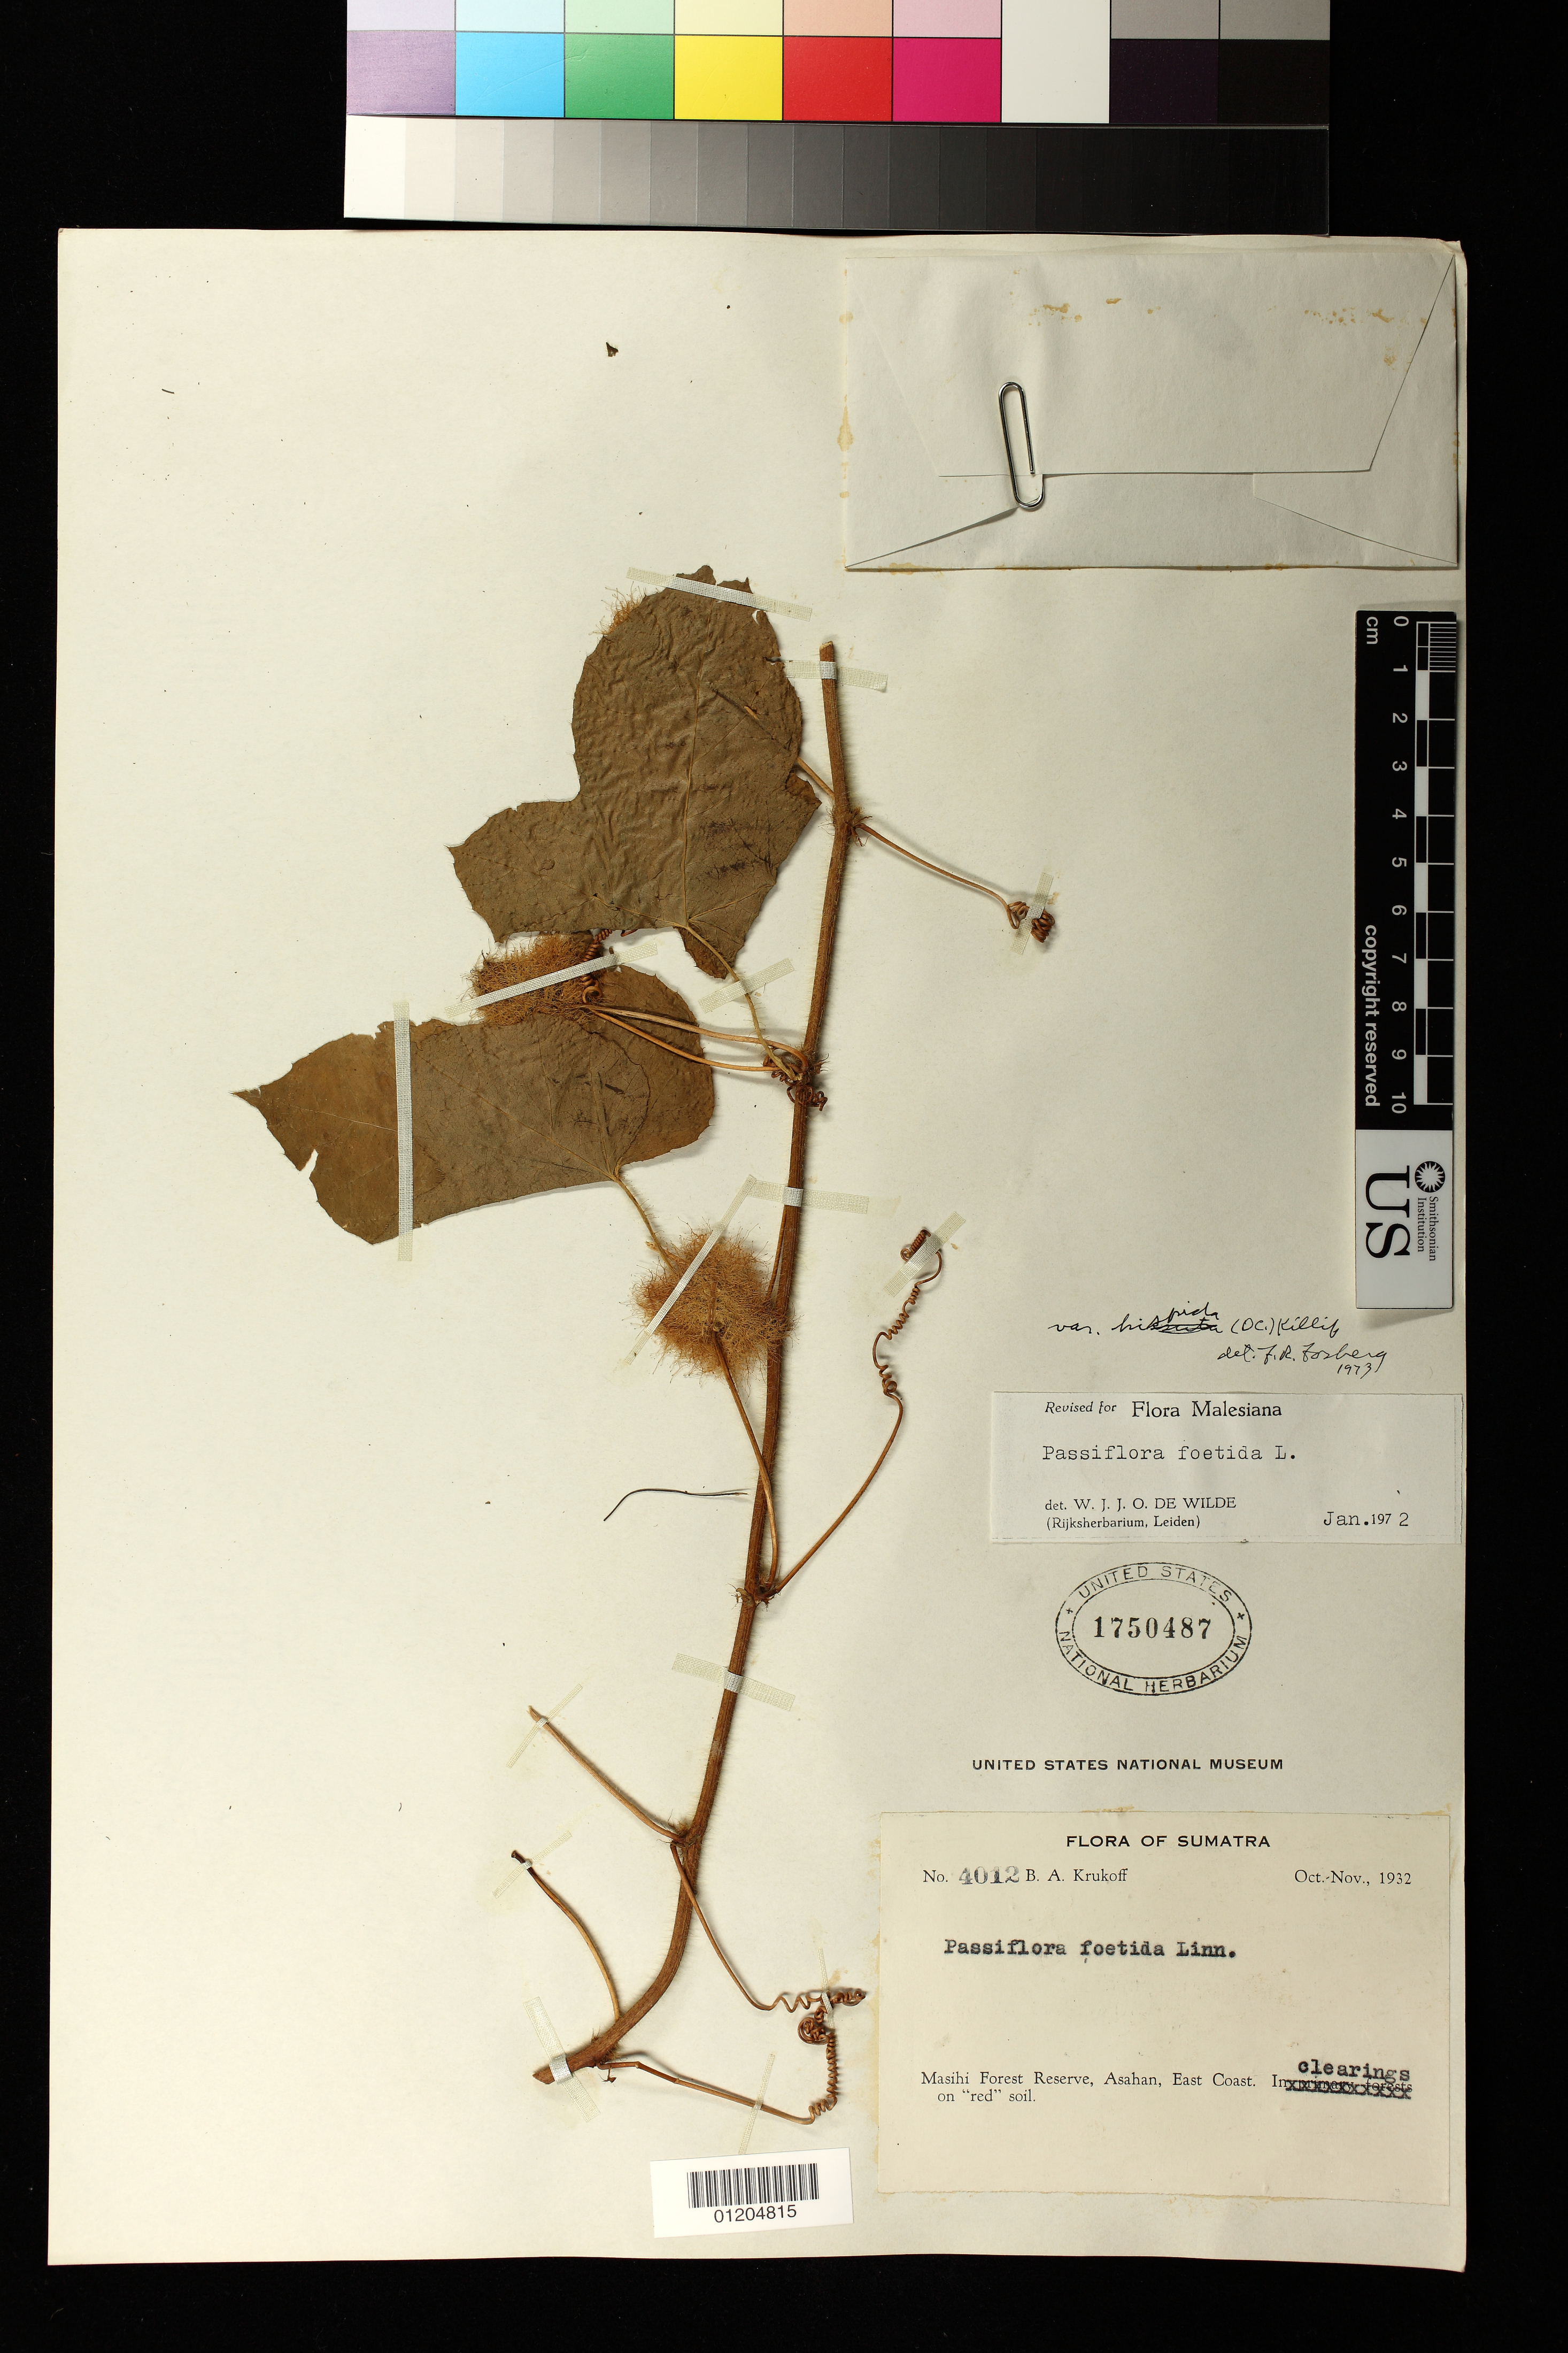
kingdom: Plantae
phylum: Tracheophyta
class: Magnoliopsida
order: Malpighiales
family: Passifloraceae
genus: Passiflora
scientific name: Passiflora foetida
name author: L.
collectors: B. A. Krukoff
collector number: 4012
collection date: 1932-10/1932-11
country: Indonesia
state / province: Sumatra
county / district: Sumatera Utara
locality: Masihi Forest Reserve, Asahan, East Coast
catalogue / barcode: US 1750487